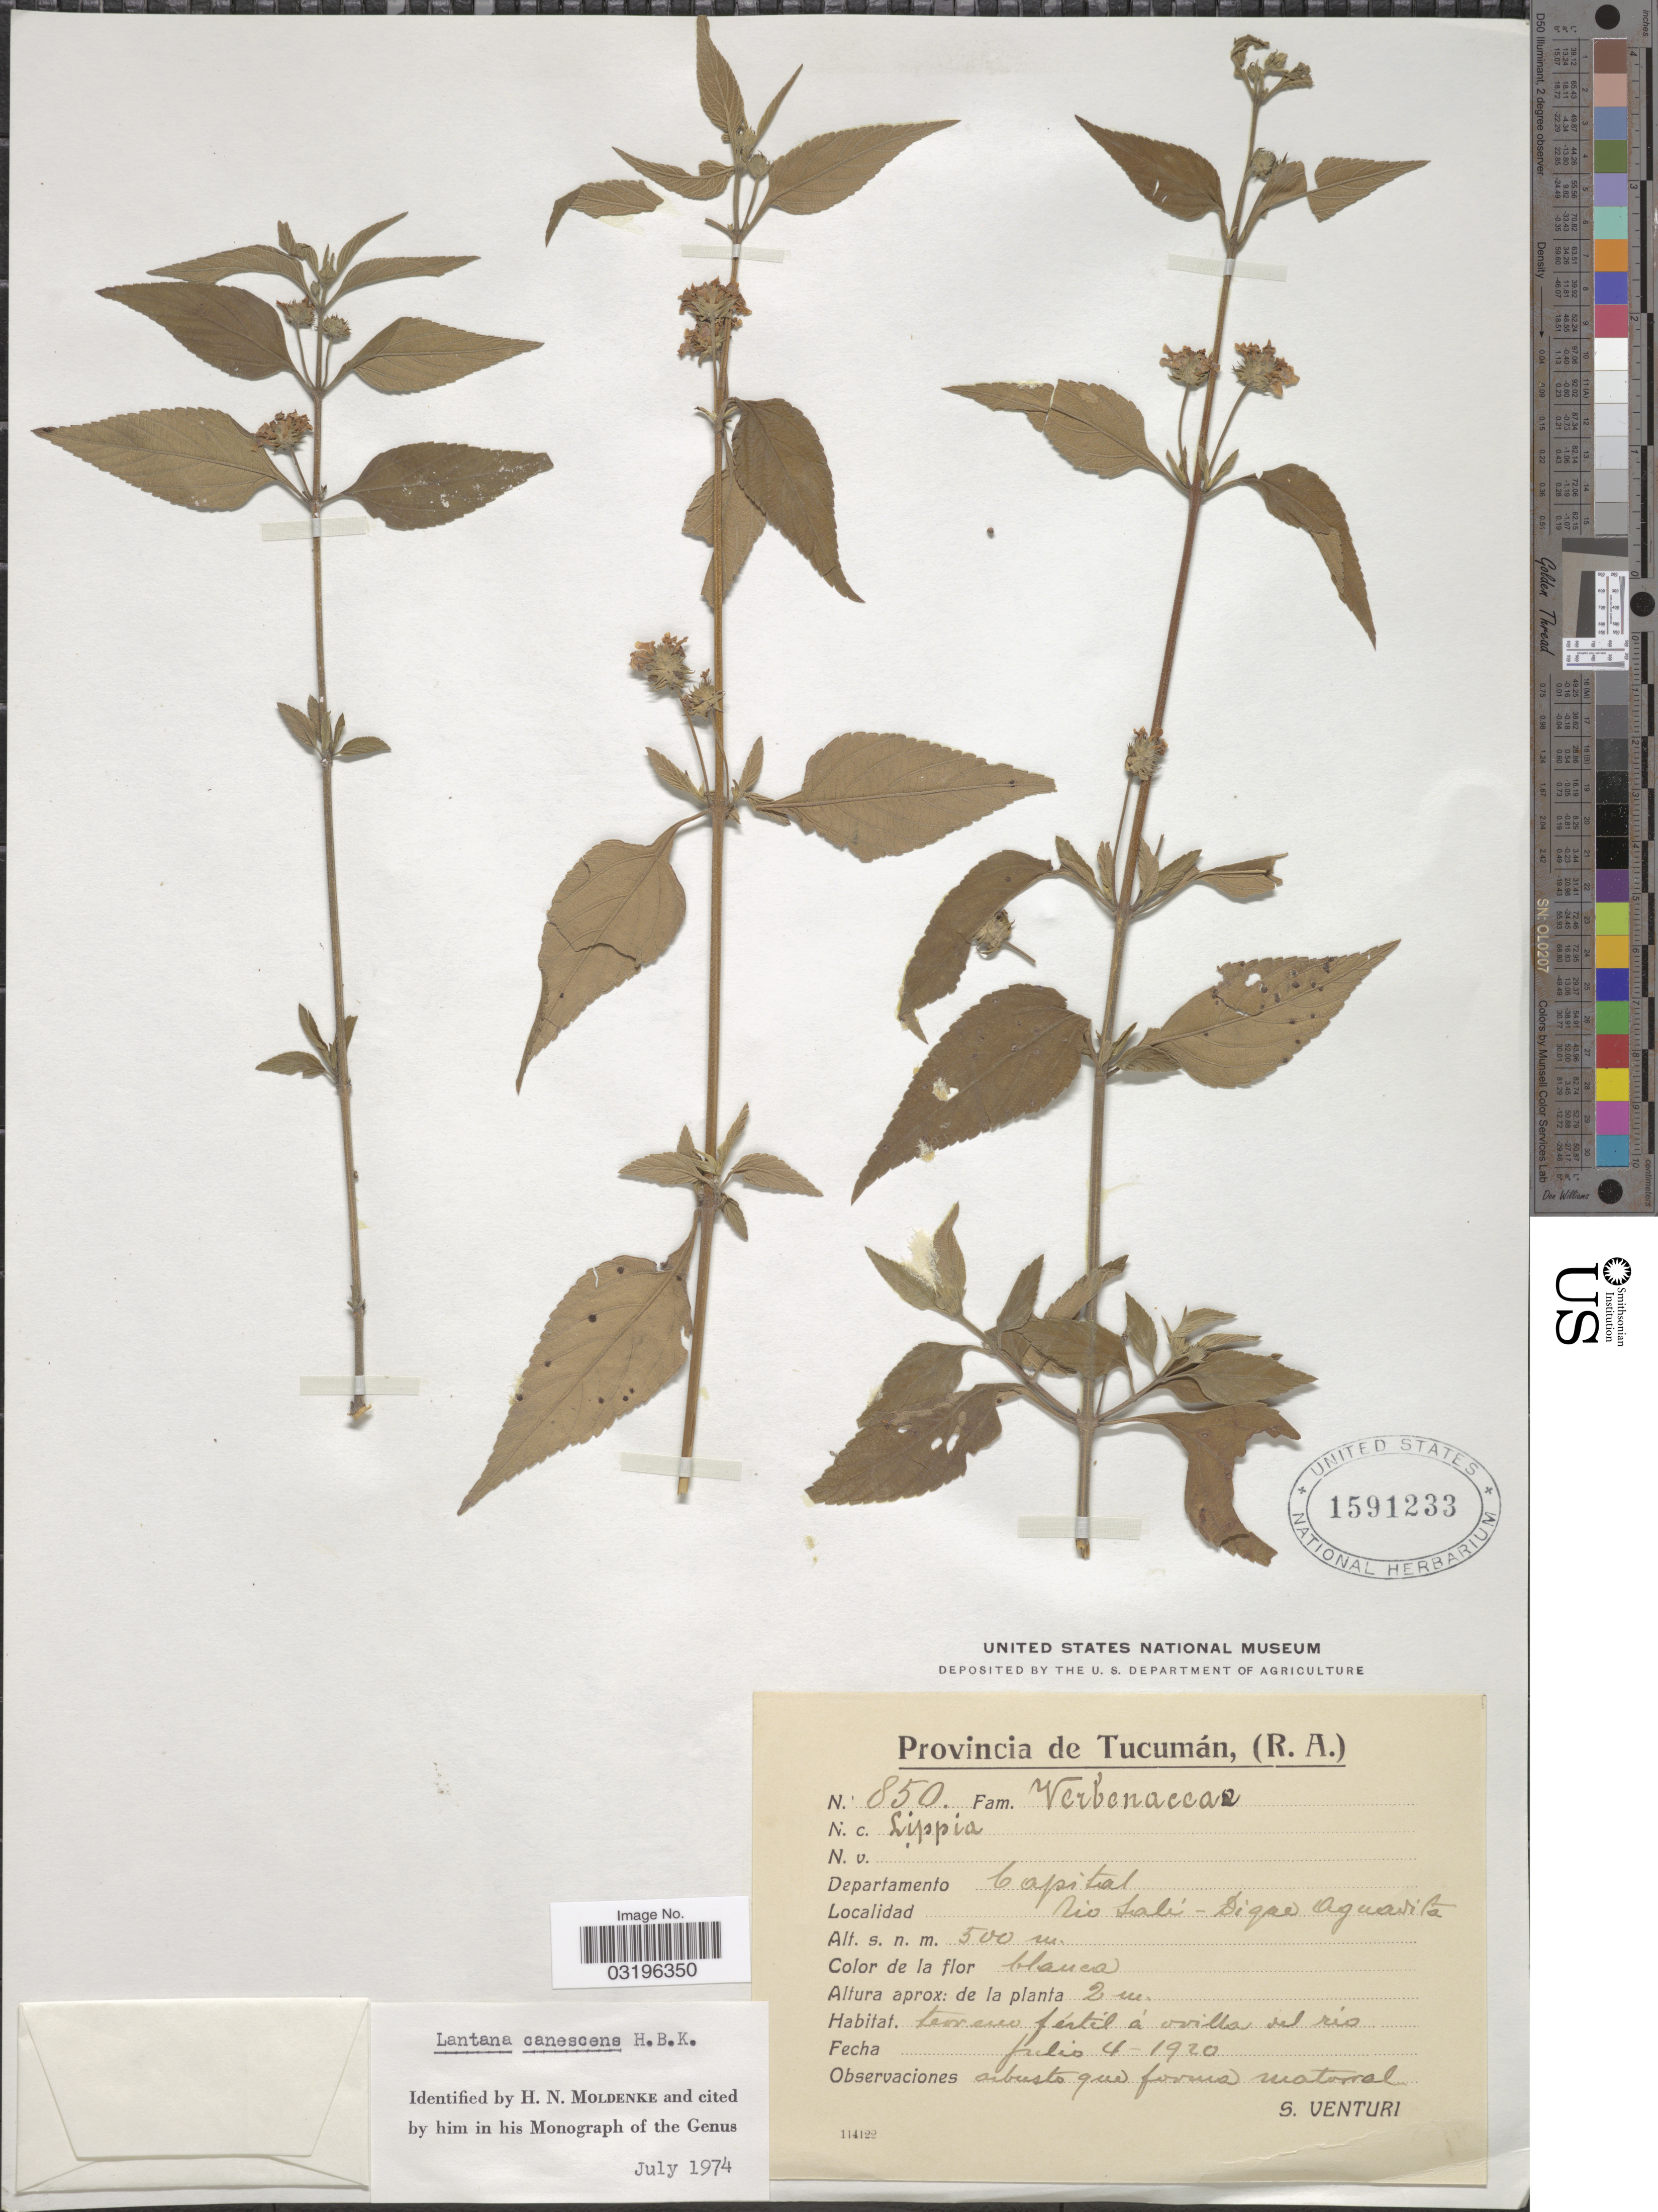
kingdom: Plantae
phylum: Tracheophyta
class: Magnoliopsida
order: Lamiales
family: Verbenaceae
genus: Lantana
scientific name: Lantana canescens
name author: Kunth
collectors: S. Venturi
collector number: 850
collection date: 1920-07-04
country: Argentina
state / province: Tucuman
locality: Departamento Capital. Rio Salí - Dique Aguadita.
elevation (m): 500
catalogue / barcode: US 1591233